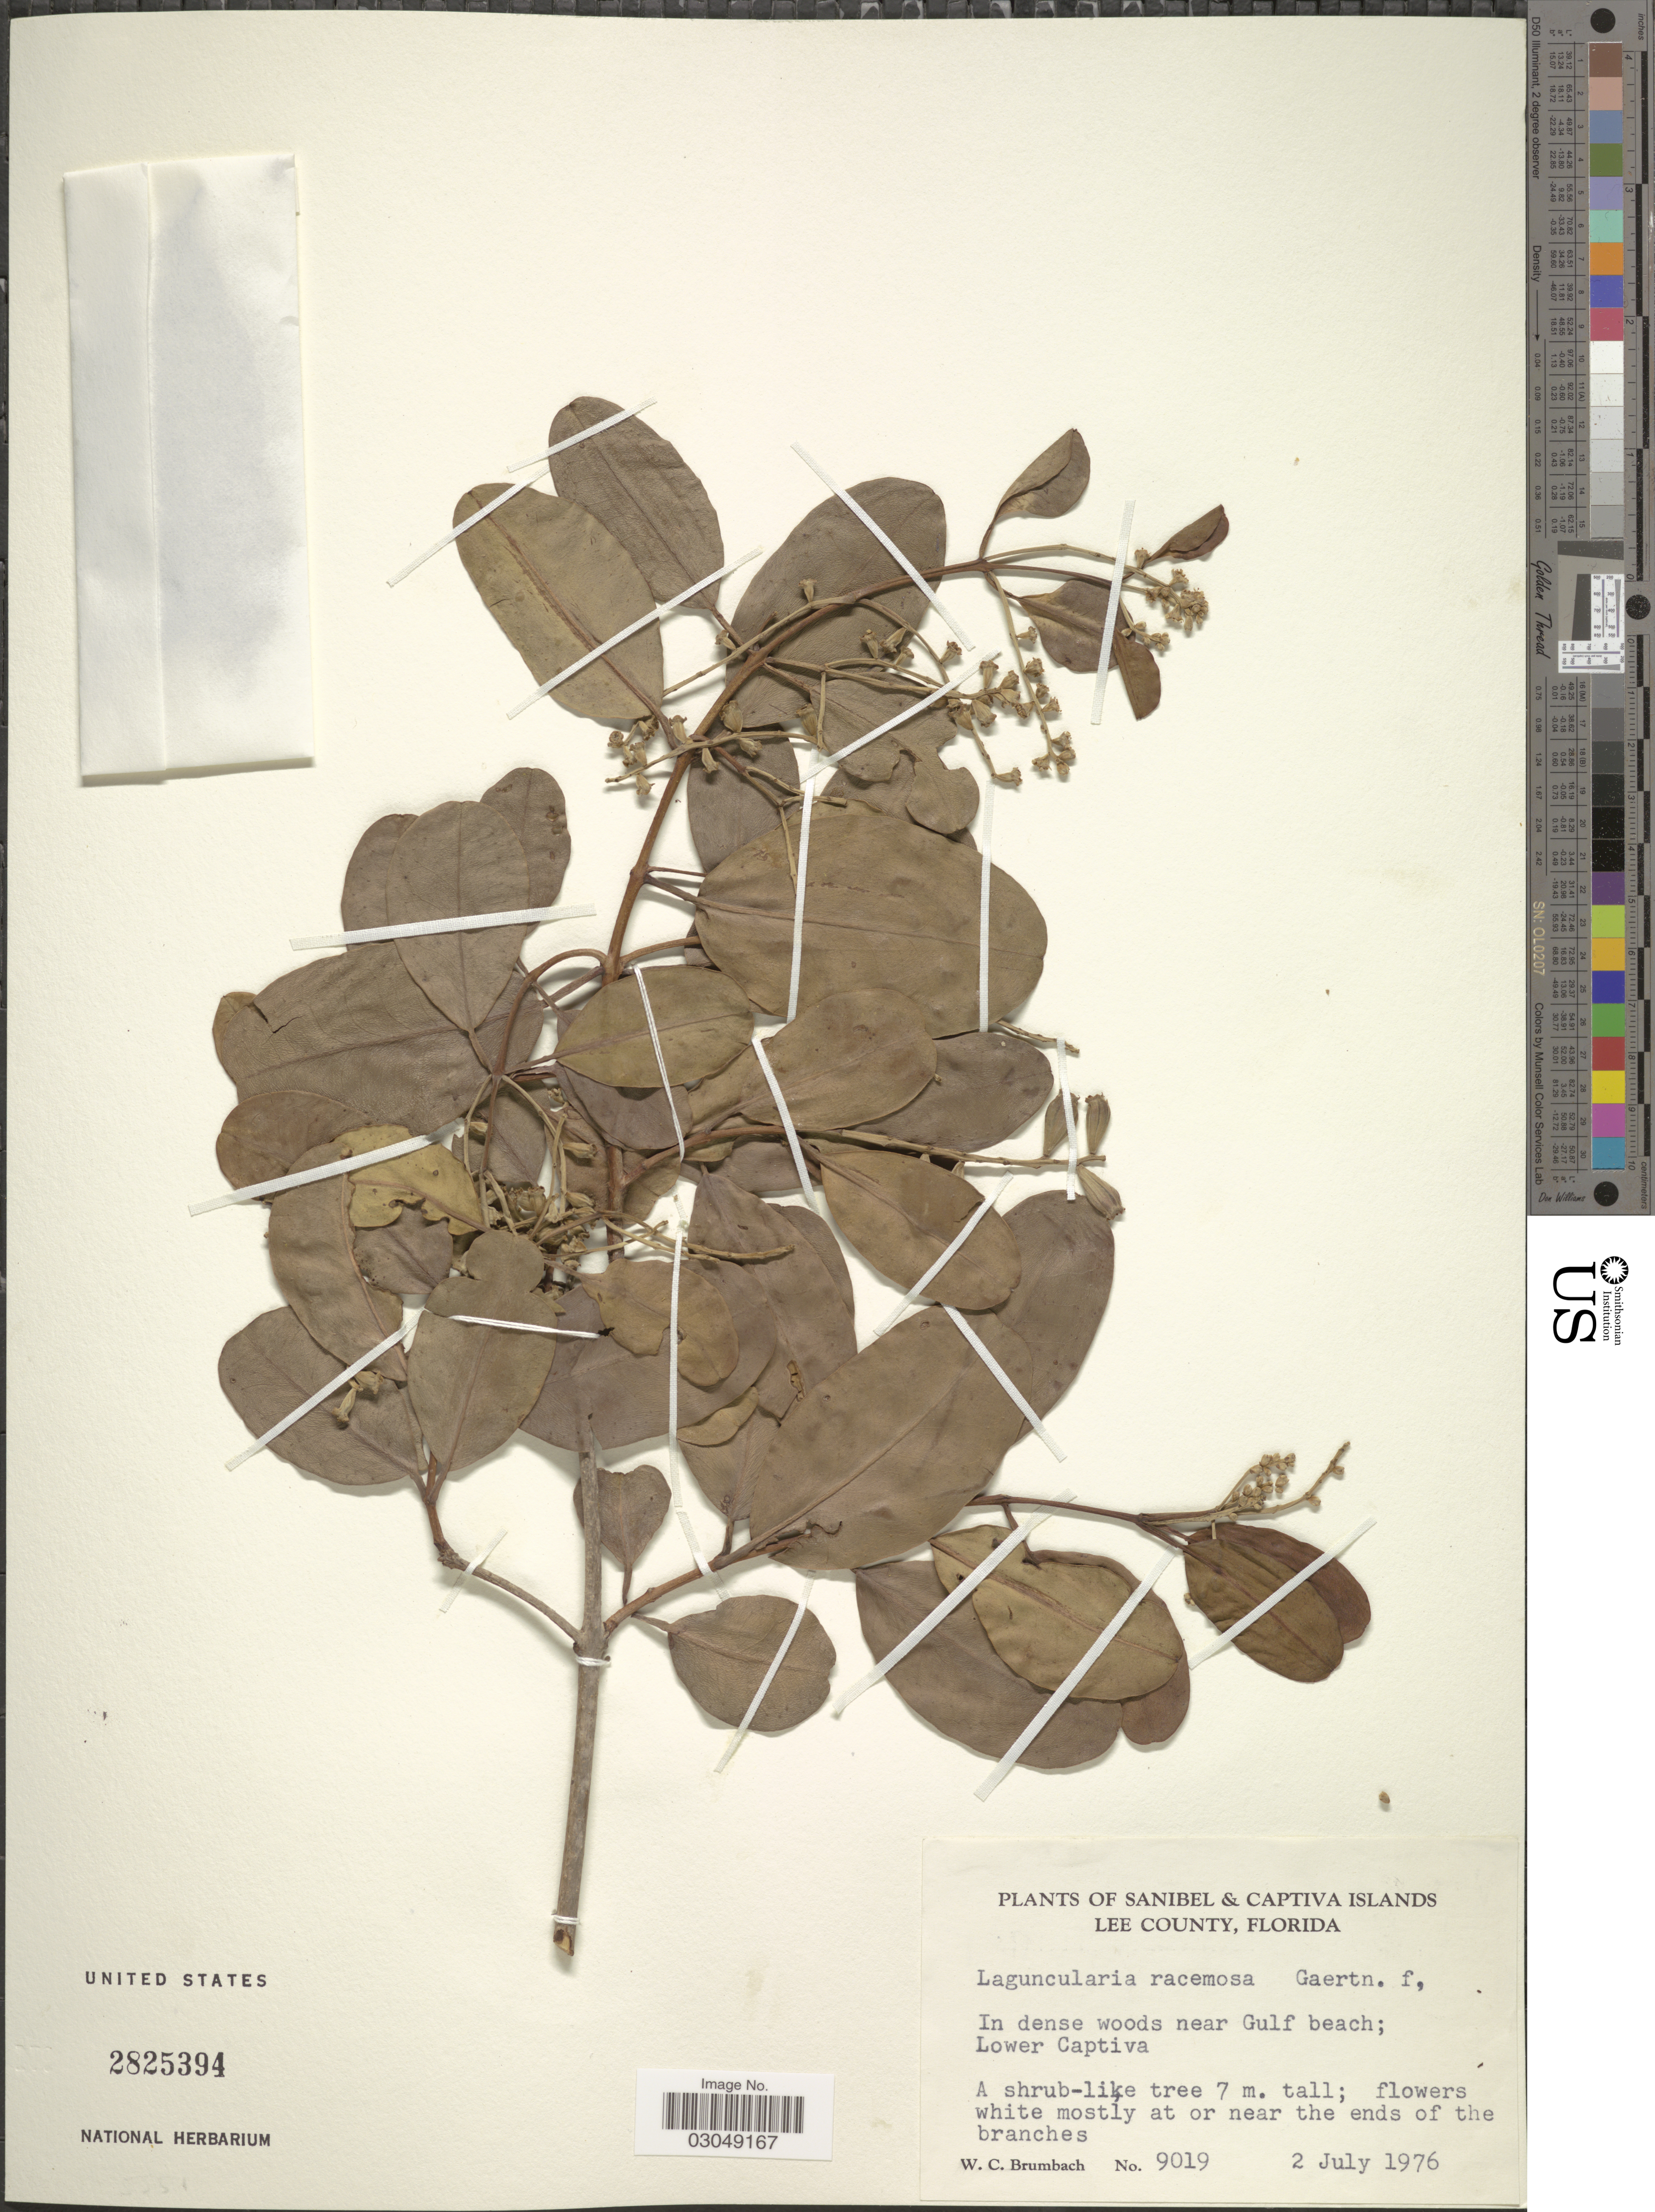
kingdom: Plantae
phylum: Tracheophyta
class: Magnoliopsida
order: Myrtales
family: Combretaceae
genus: Laguncularia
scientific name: Laguncularia racemosa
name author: (L.) C.F. Gaertn.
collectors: W. C. Brumbach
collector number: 9019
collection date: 1976-07-02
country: United States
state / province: Florida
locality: Sanibel & Captiva Islands. Lee County. In dense wood near Gulf beach; Lower Captiva.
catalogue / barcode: US 2825394